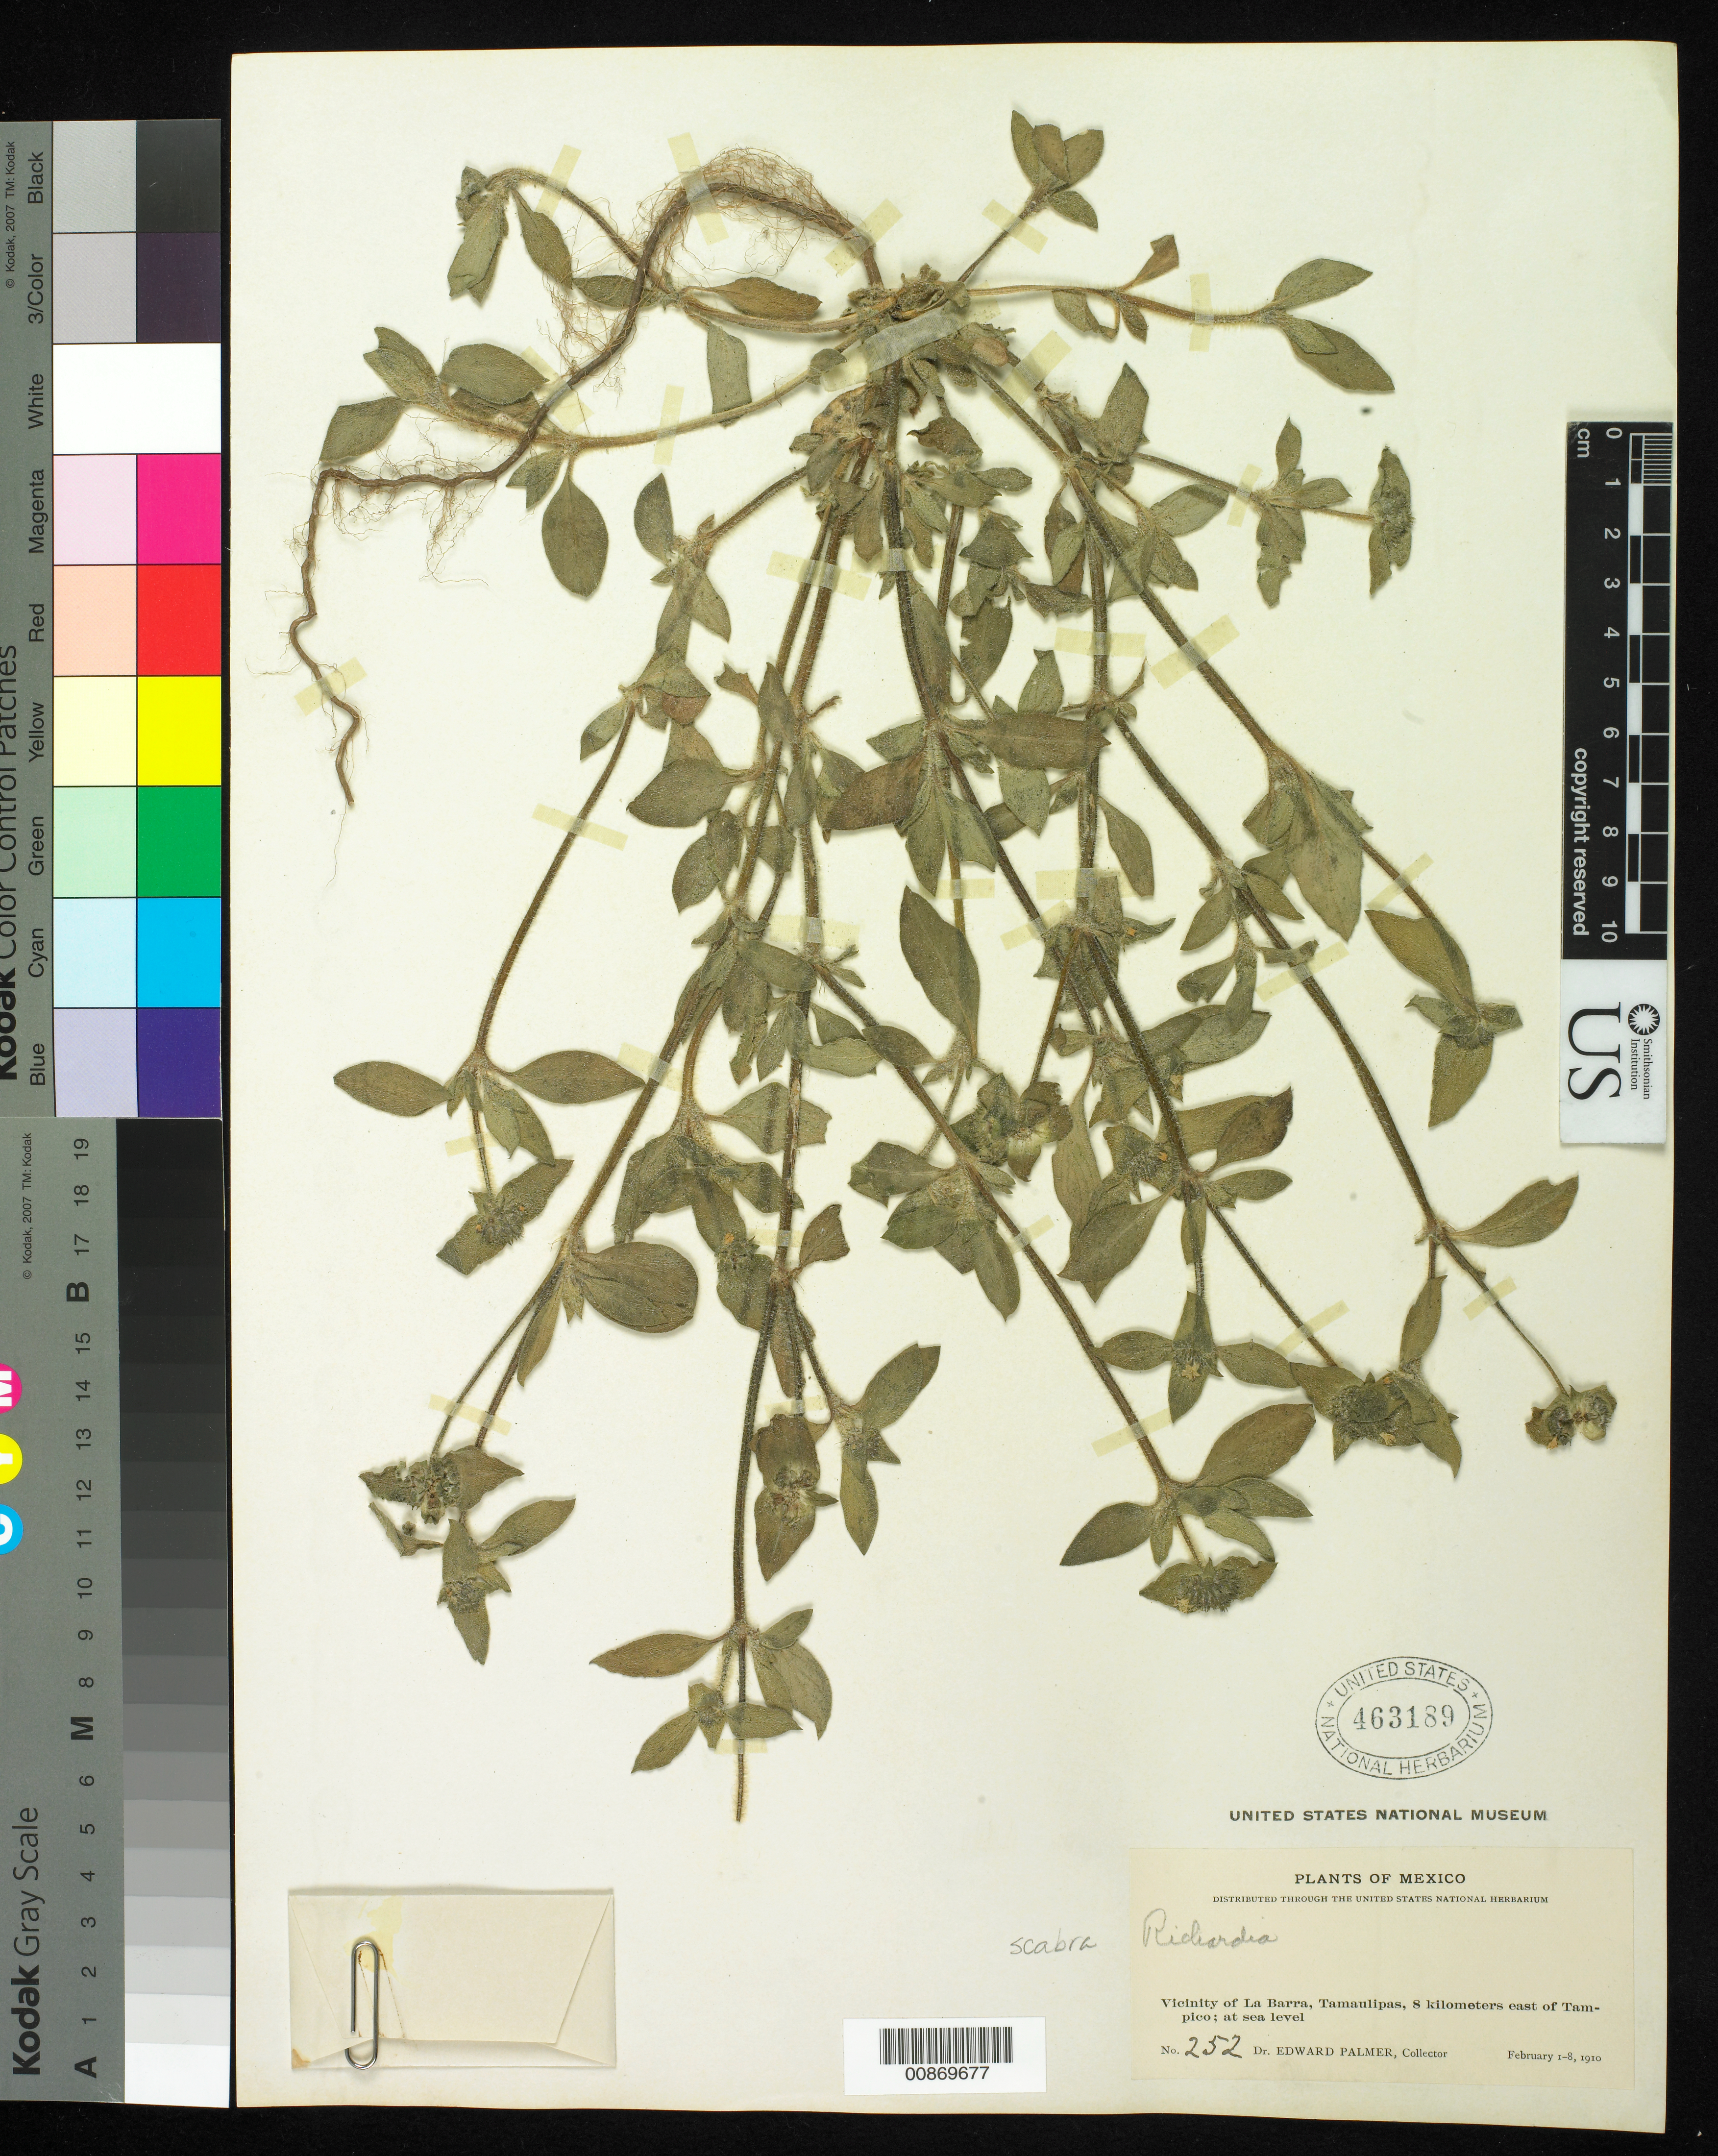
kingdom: Plantae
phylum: Tracheophyta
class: Magnoliopsida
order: Gentianales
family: Rubiaceae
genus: Richardia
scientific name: Richardia scabra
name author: L.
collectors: E. Palmer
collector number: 252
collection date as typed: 01 Feb 1910 to 08 Feb 1910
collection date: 1910-02-01/1910-02-08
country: Mexico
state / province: Tamaulipas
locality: Vicinity of La Barra, 8 Kilometers east of Tampico.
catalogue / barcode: US 463189